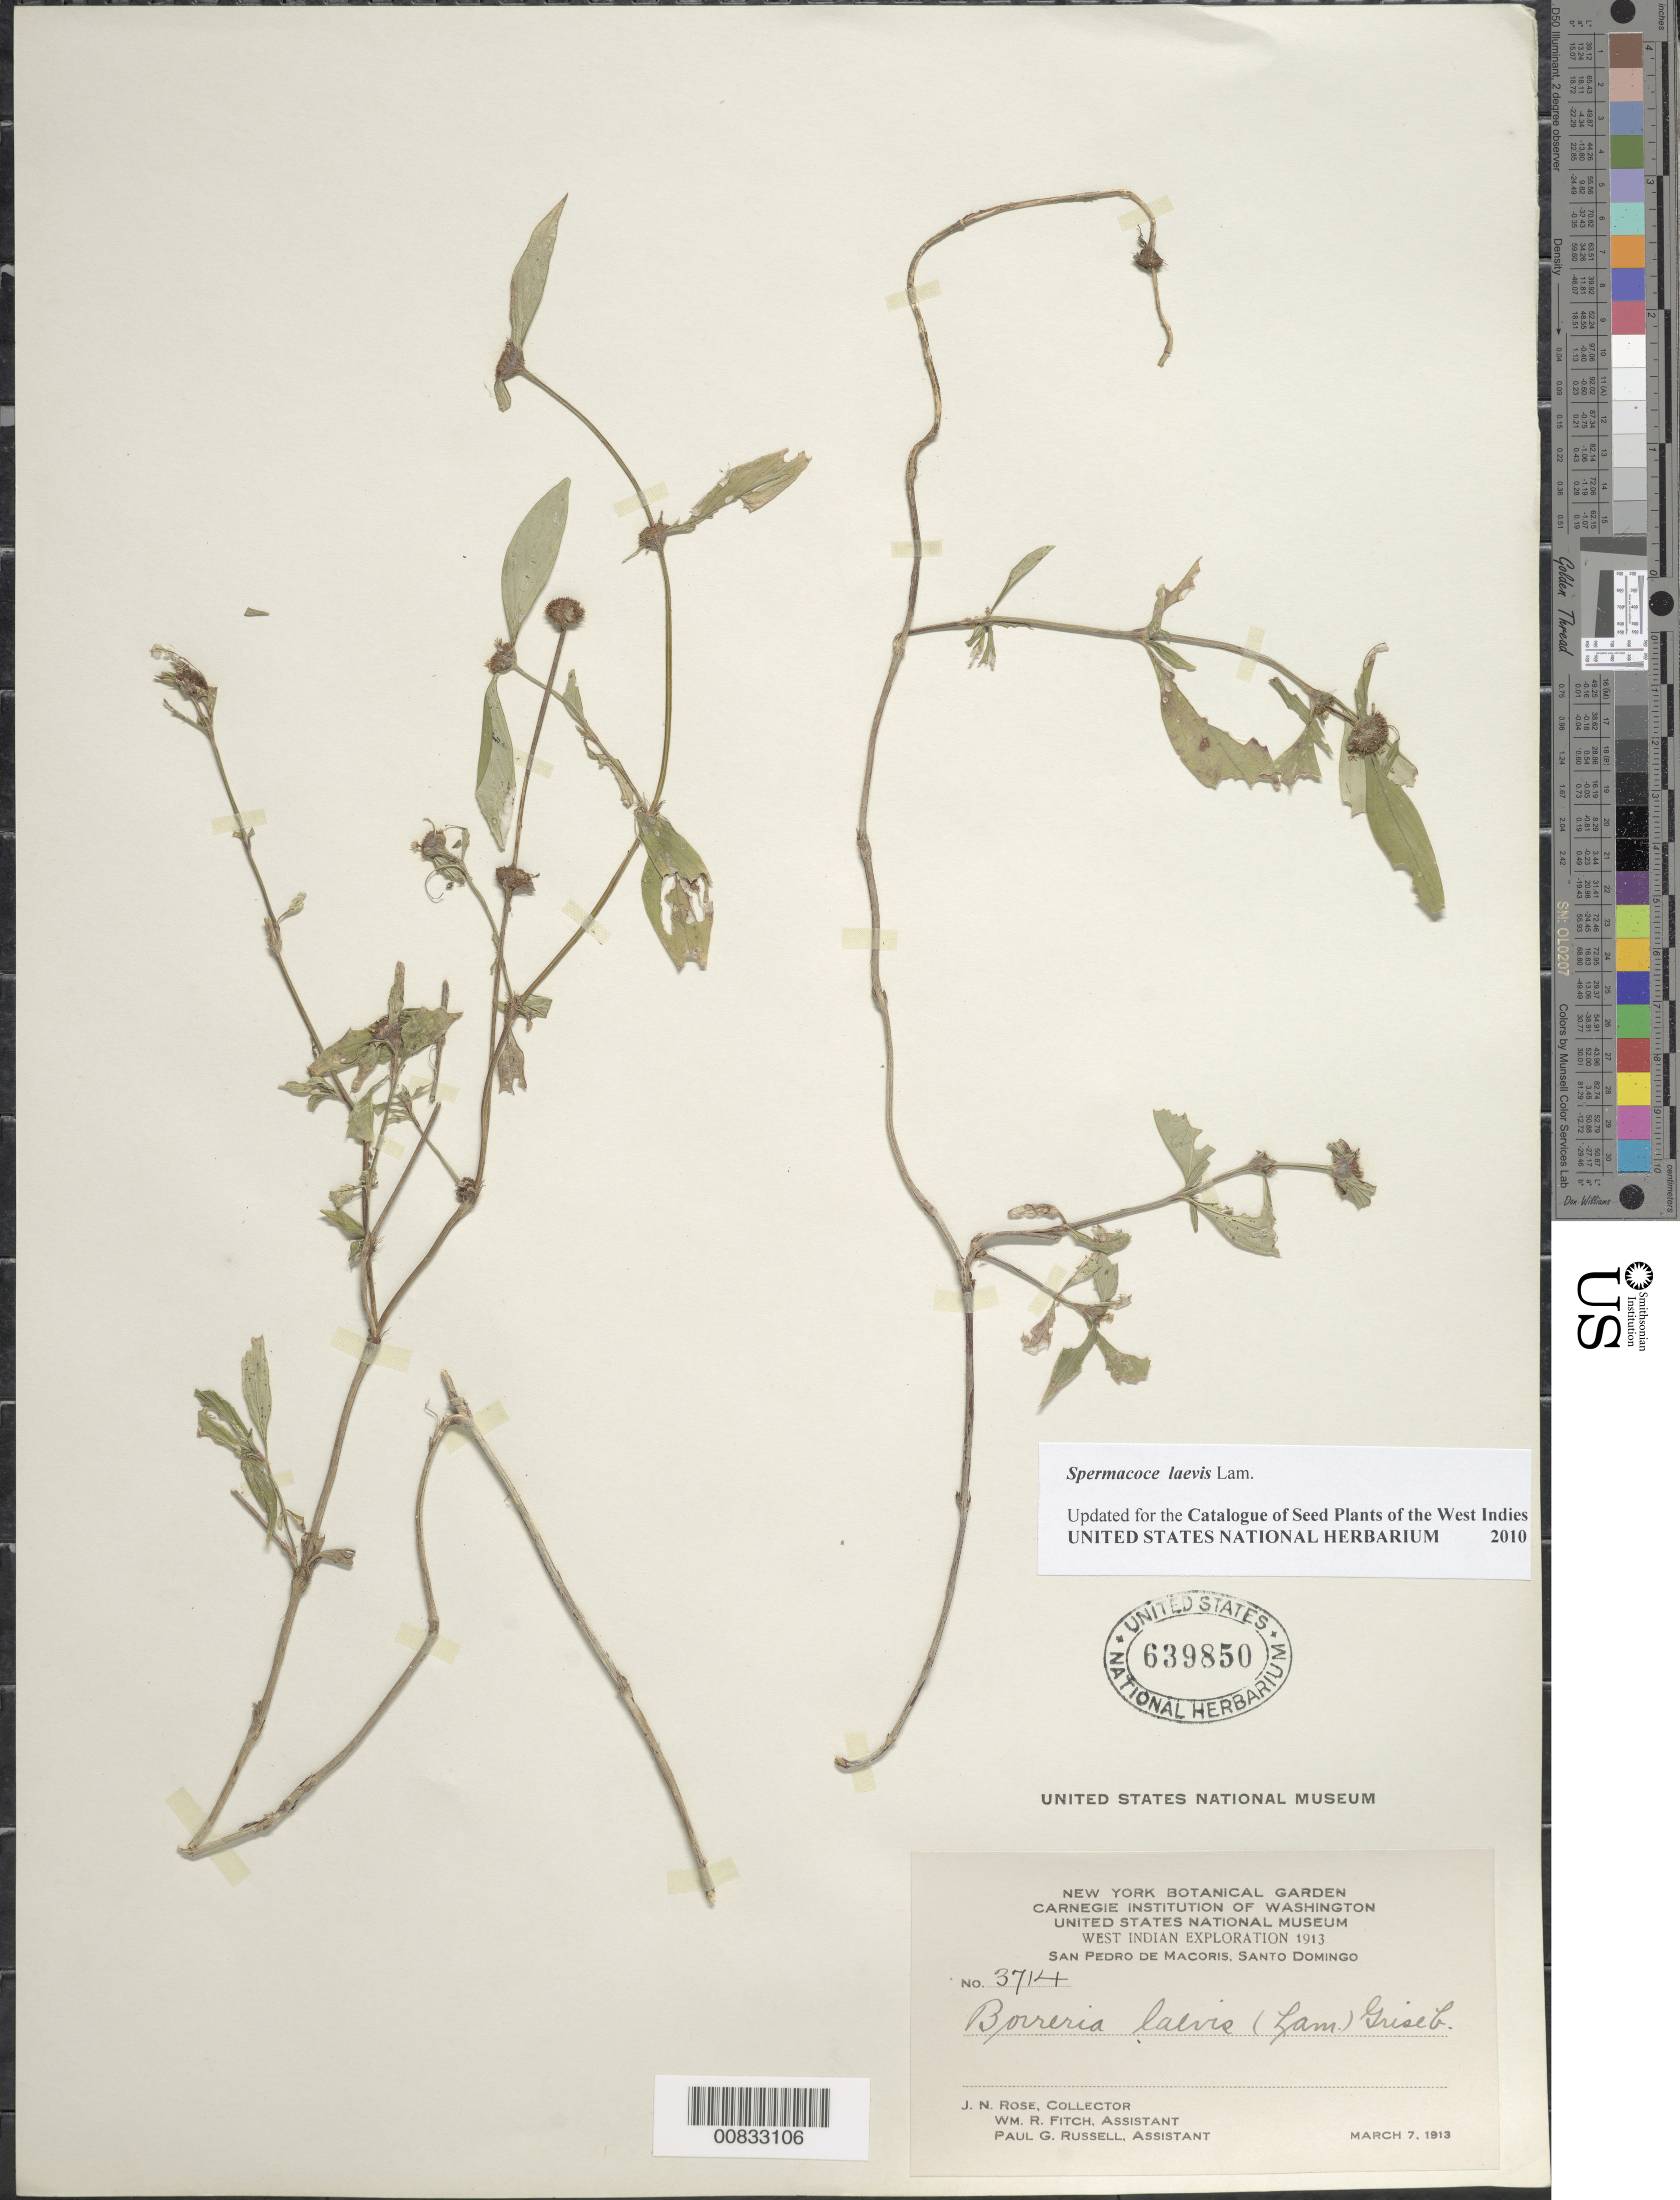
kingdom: Plantae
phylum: Tracheophyta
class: Magnoliopsida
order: Gentianales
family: Rubiaceae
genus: Spermacoce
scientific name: Spermacoce laevis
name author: Lam.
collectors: J. N. Rose, W. R. Fitch & P. G. Russell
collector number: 3714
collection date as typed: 07 Mar 1913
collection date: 1913-03-07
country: Dominican Republic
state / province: San Pedro de Macoris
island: Hispaniola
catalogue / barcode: US 639850